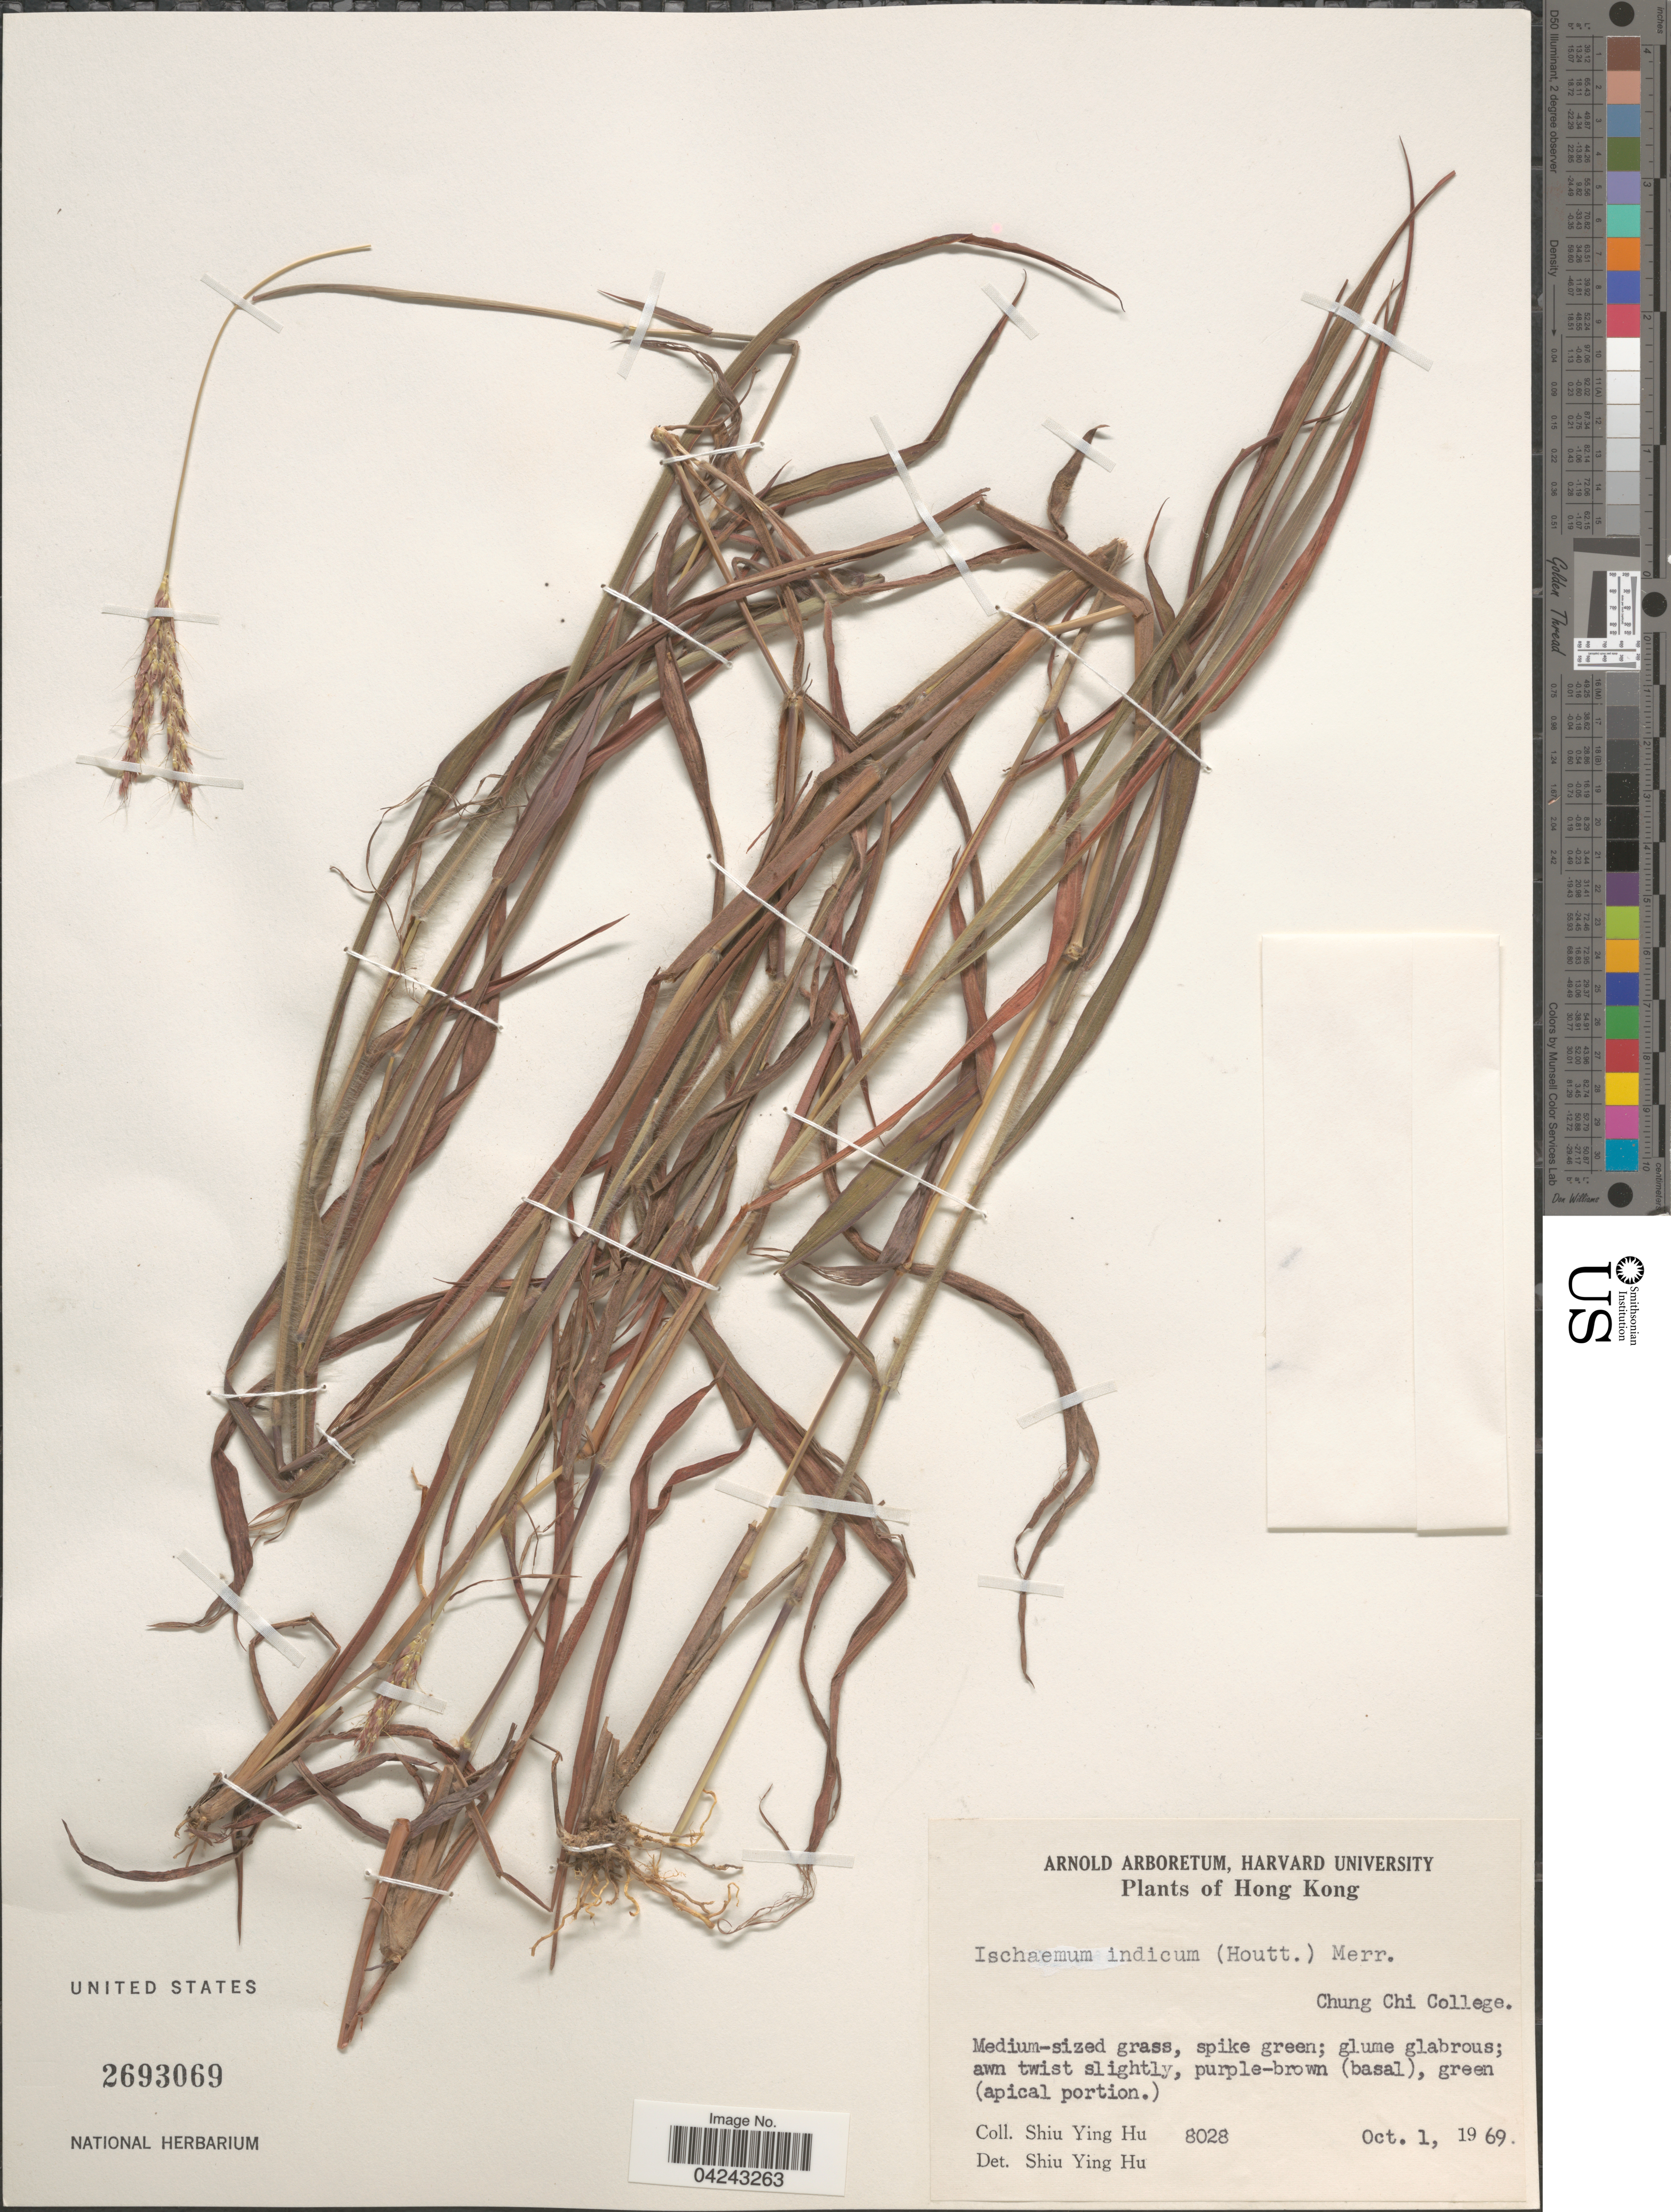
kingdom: Plantae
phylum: Tracheophyta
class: Liliopsida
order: Poales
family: Poaceae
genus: Ischaemum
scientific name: Ischaemum ciliare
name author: Retz.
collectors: S. Y. Hu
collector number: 8028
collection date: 1969-10-01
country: China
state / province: Hong Kong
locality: Chung Chi College.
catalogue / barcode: US 2693069